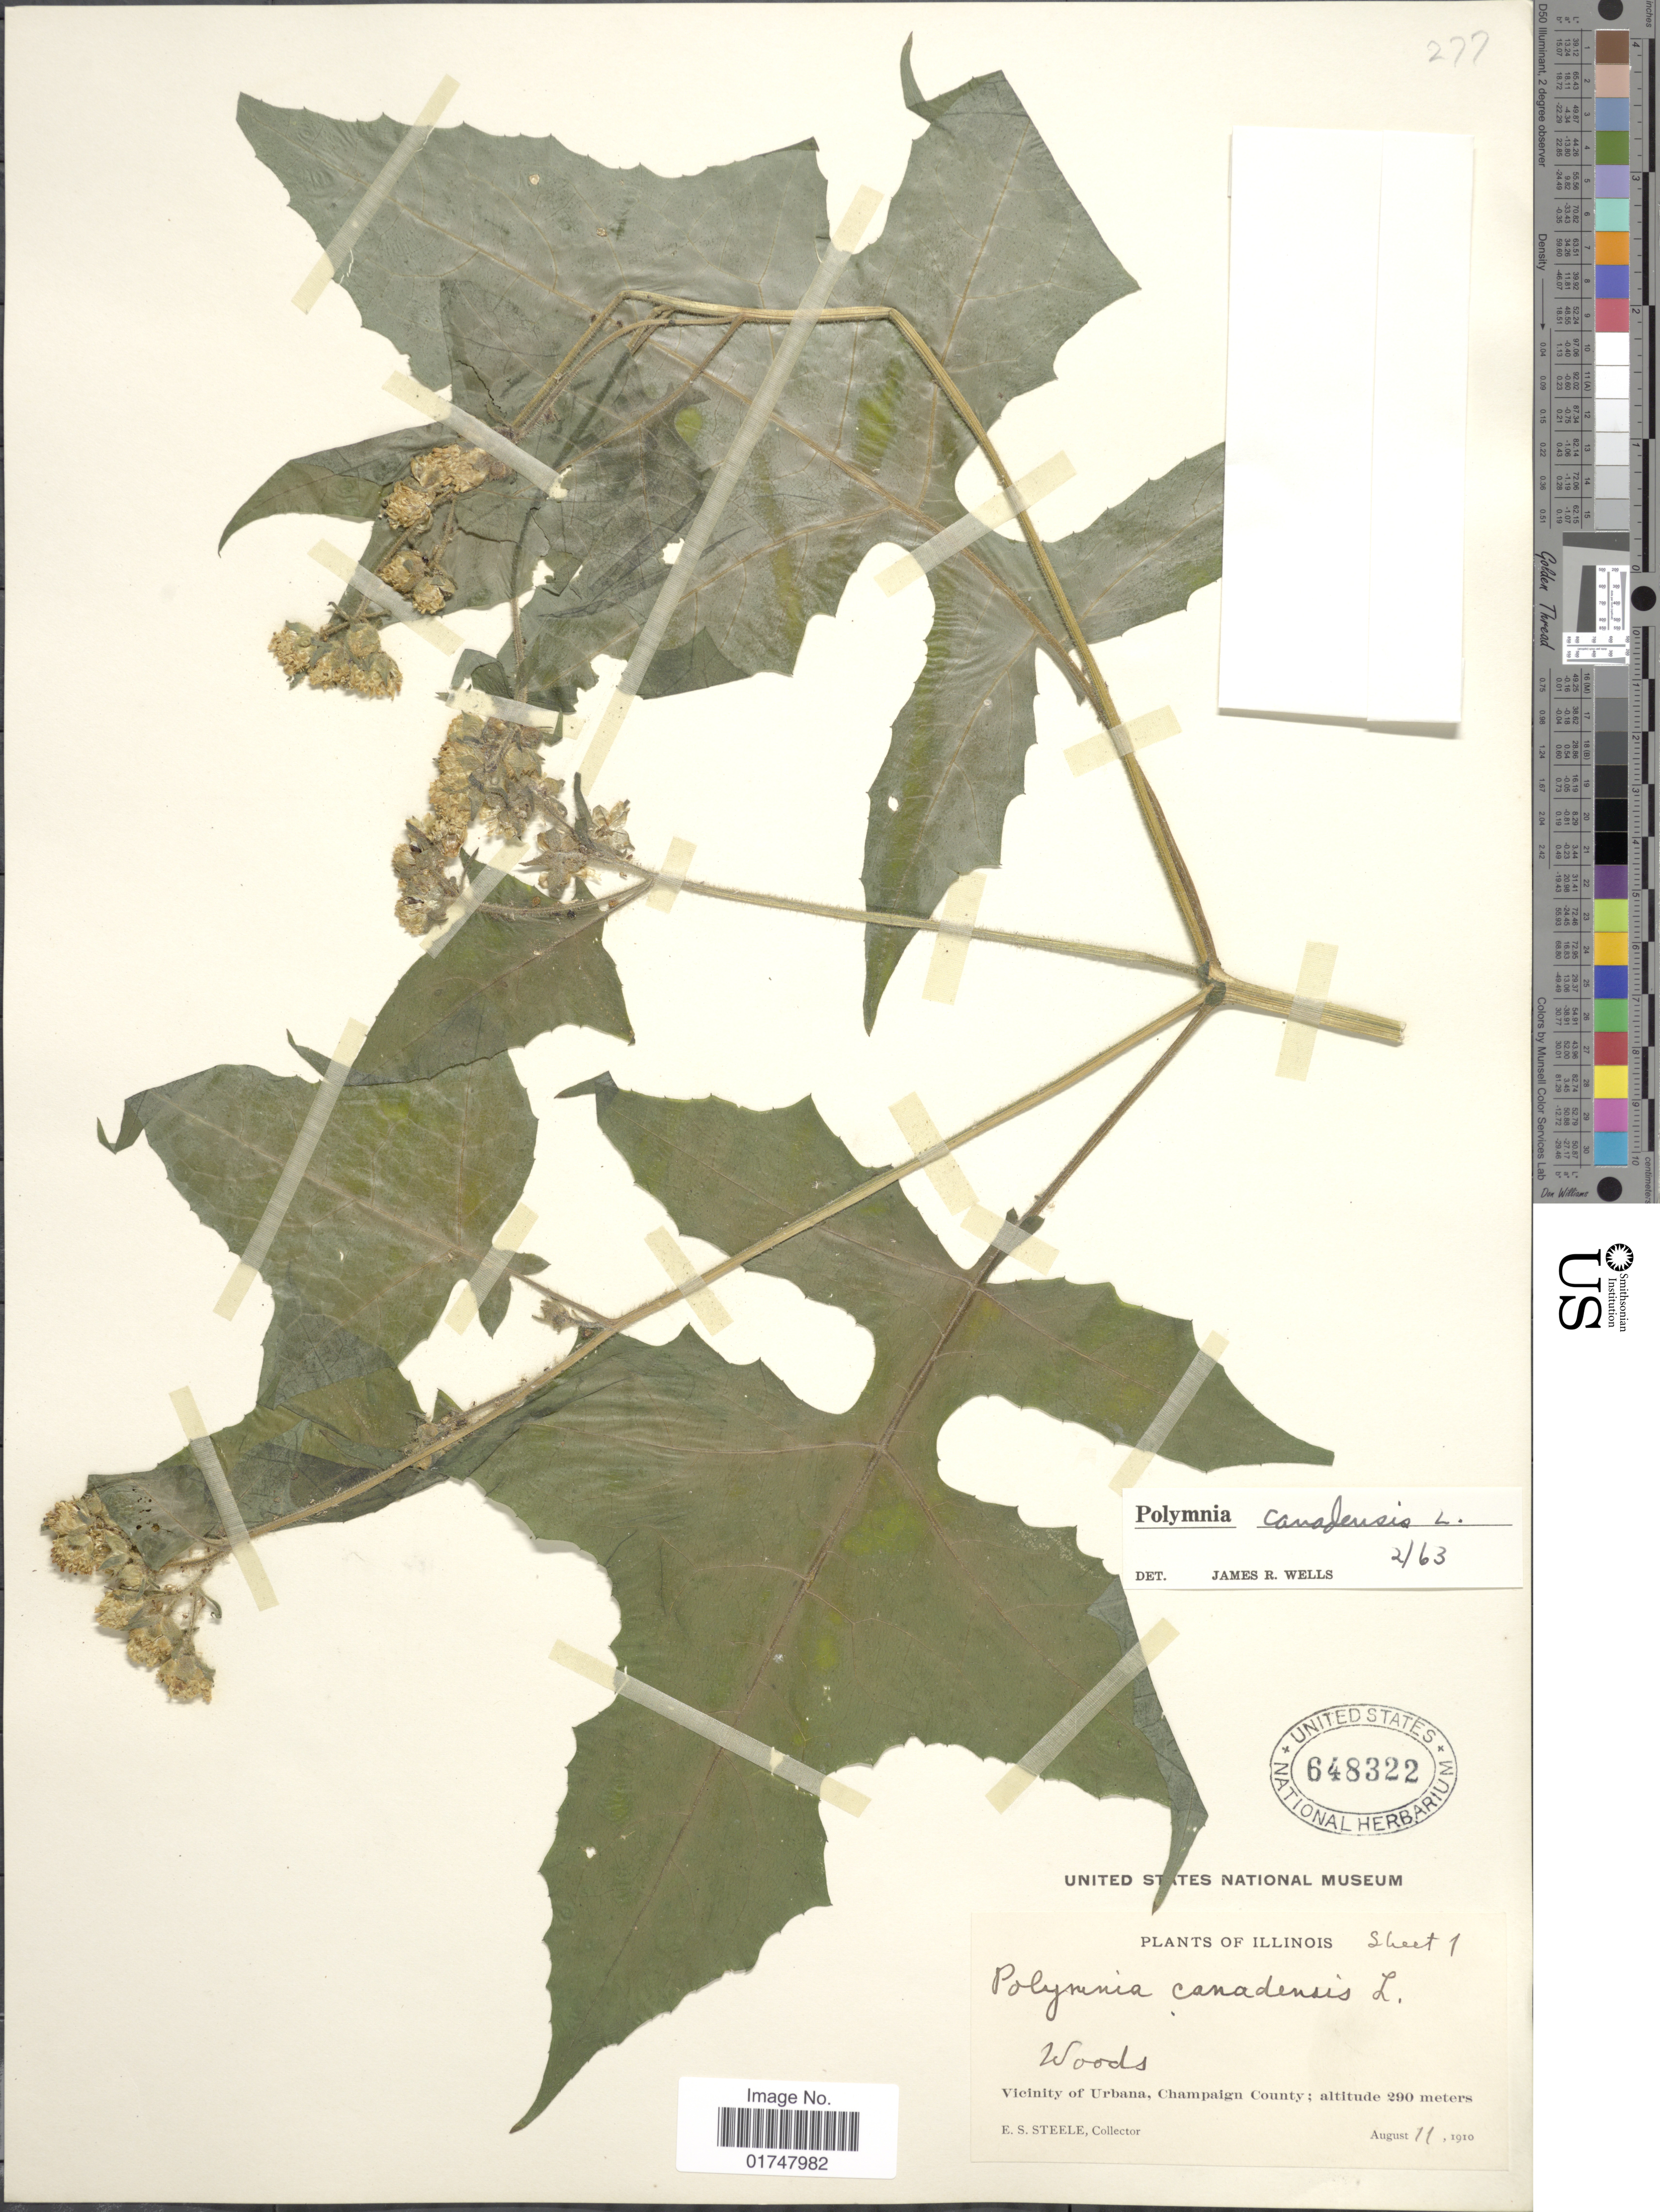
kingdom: Plantae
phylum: Tracheophyta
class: Magnoliopsida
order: Asterales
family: Asteraceae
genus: Polymnia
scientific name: Polymnia canadensis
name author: L.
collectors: E. Steele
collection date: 1910-08-11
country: United States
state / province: Illinois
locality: Vicinity of Urbana, Champaign County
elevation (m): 290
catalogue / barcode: US 648322